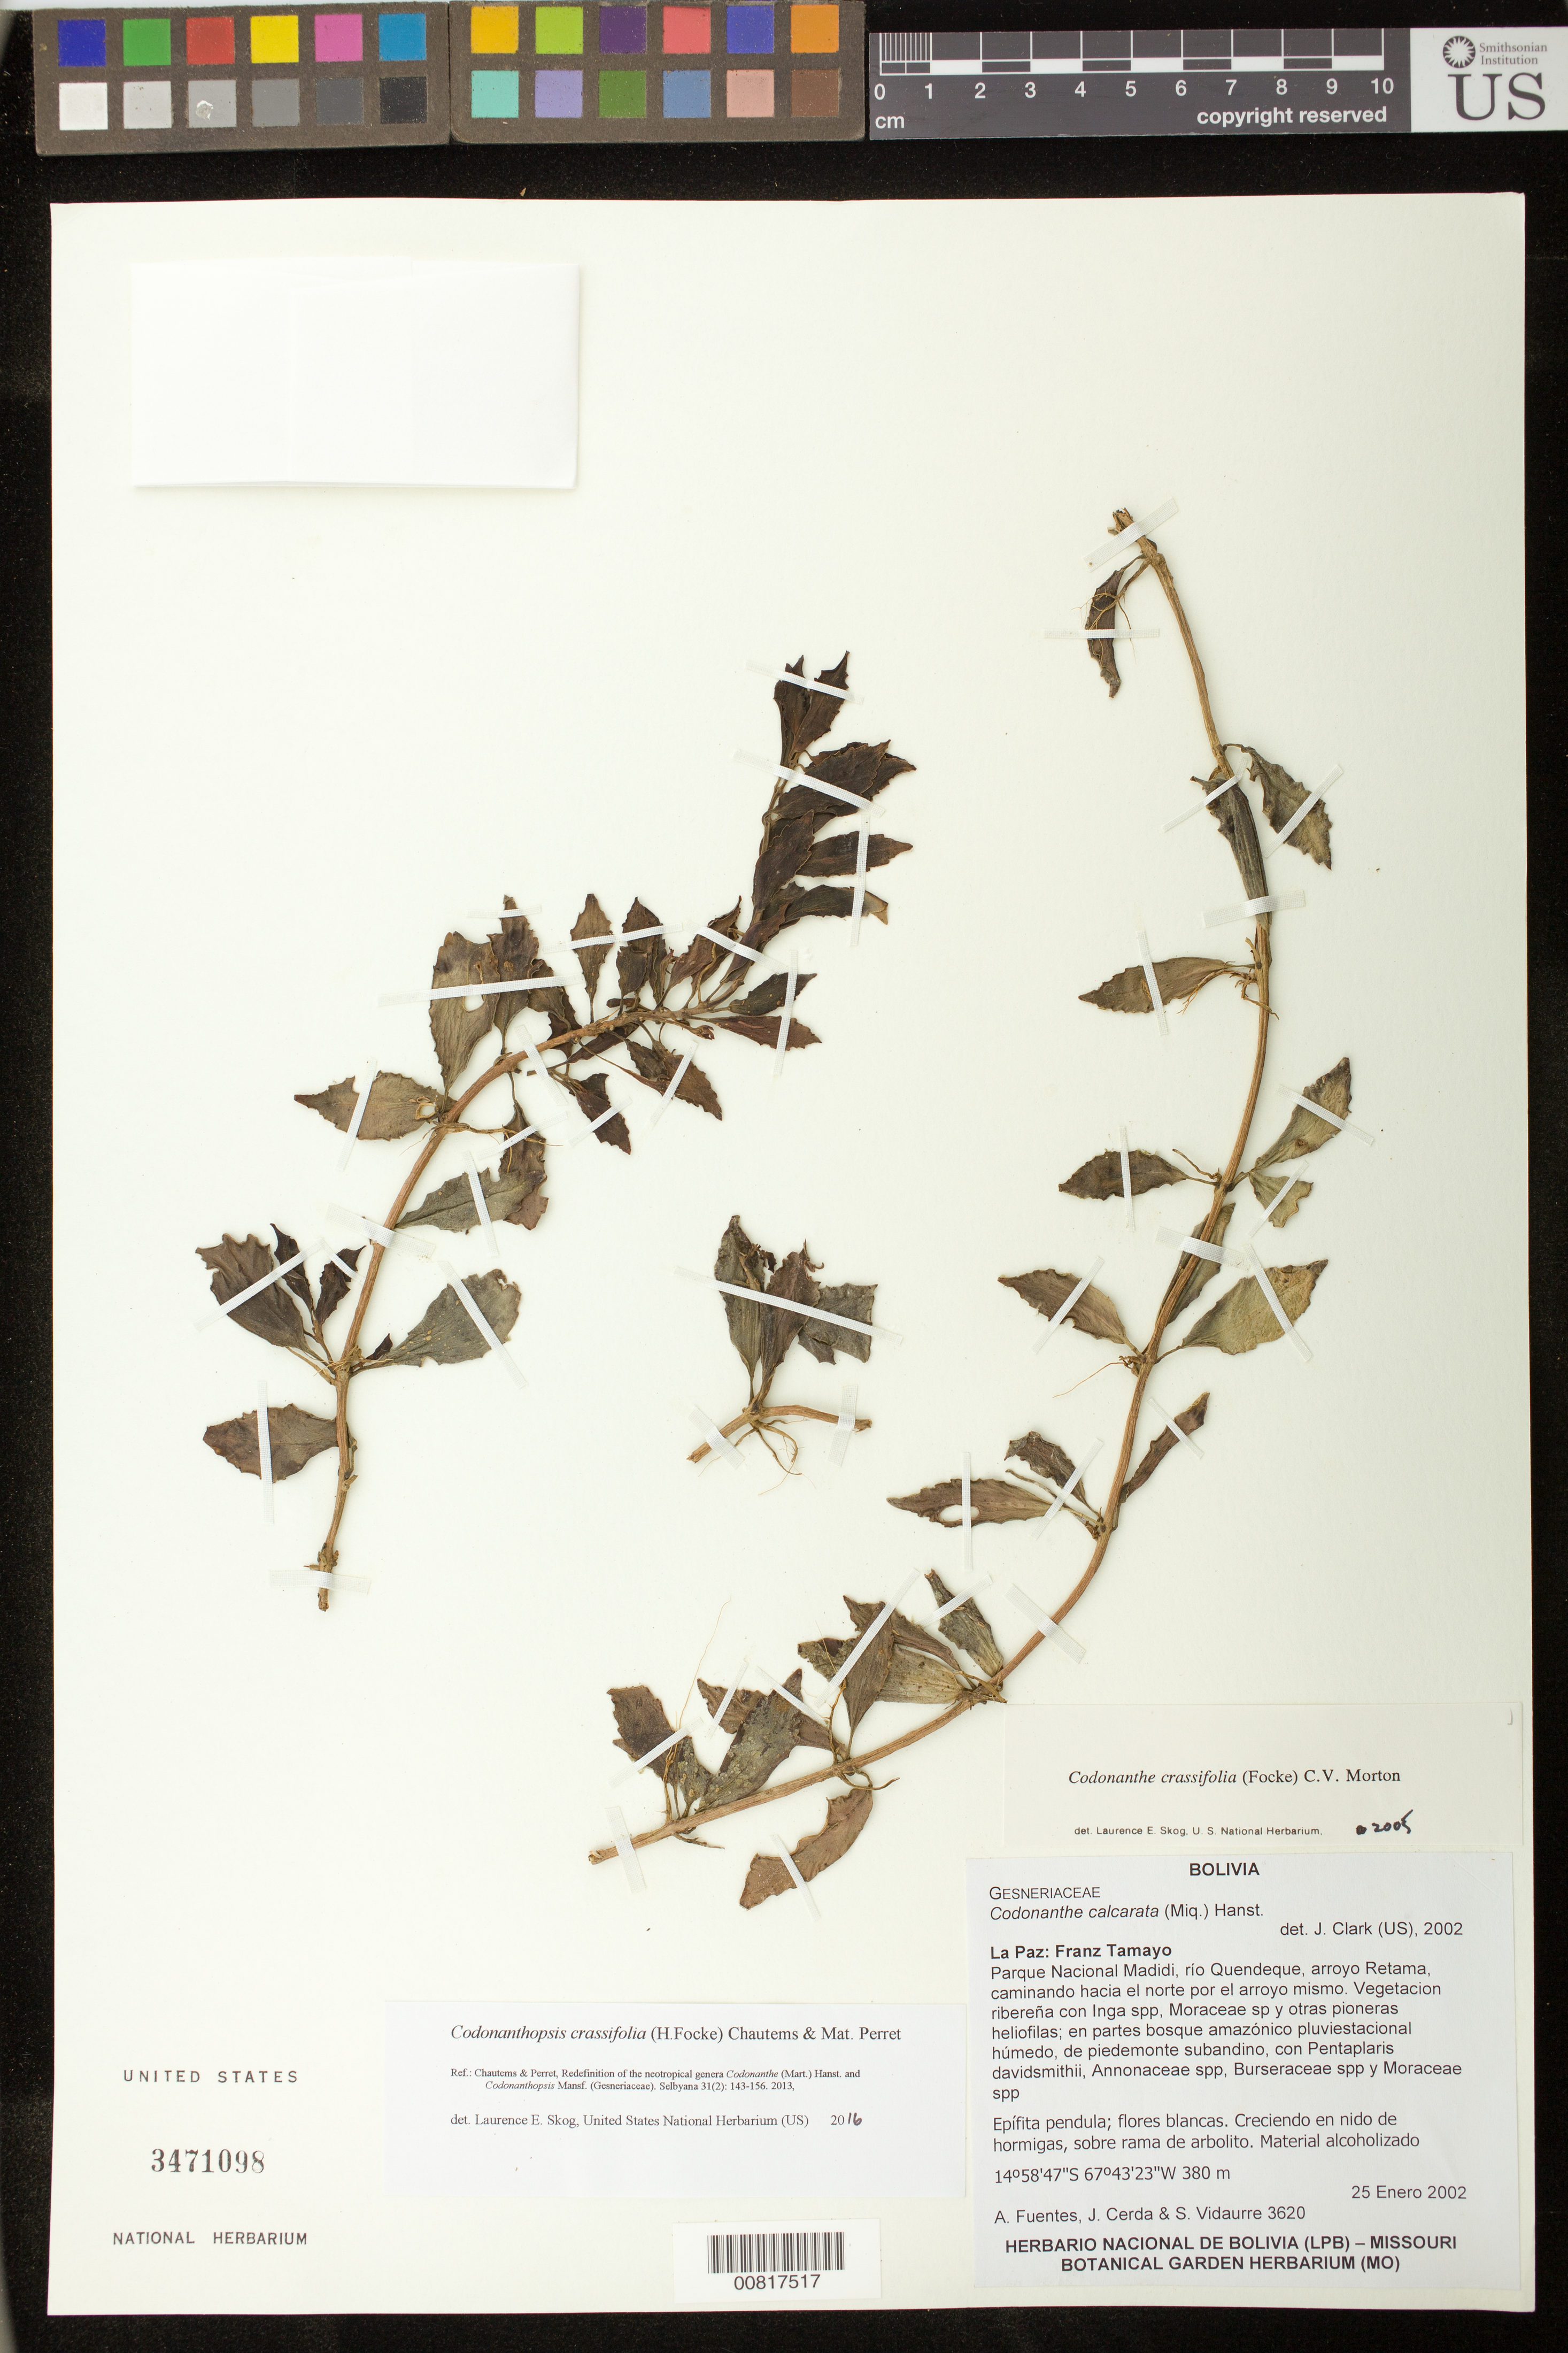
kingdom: Plantae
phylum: Tracheophyta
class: Magnoliopsida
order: Lamiales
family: Gesneriaceae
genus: Codonanthopsis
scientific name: Codonanthopsis crassifolia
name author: (H. Focke) Chautems & Mat.Perret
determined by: Skog, Laurence E.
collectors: A. Fuentes, J. Cerda & S. Vidaurre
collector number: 3620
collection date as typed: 25 Jan 2002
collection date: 2002-01-25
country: Bolivia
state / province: La Paz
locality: La Paz: Franz Tamayo. Parque Nacional Madidi, río Quendeque, arroyo Retama, caminando hacia el nortepor el arroyo mismo.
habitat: Vegetación ribereño con Inga spp., Moraceae sp. y otras pioneras heliofilas; en partes bosque amazónico pluviestacional húmedo, de piedemonte subandino.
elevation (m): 380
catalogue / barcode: US 3471098